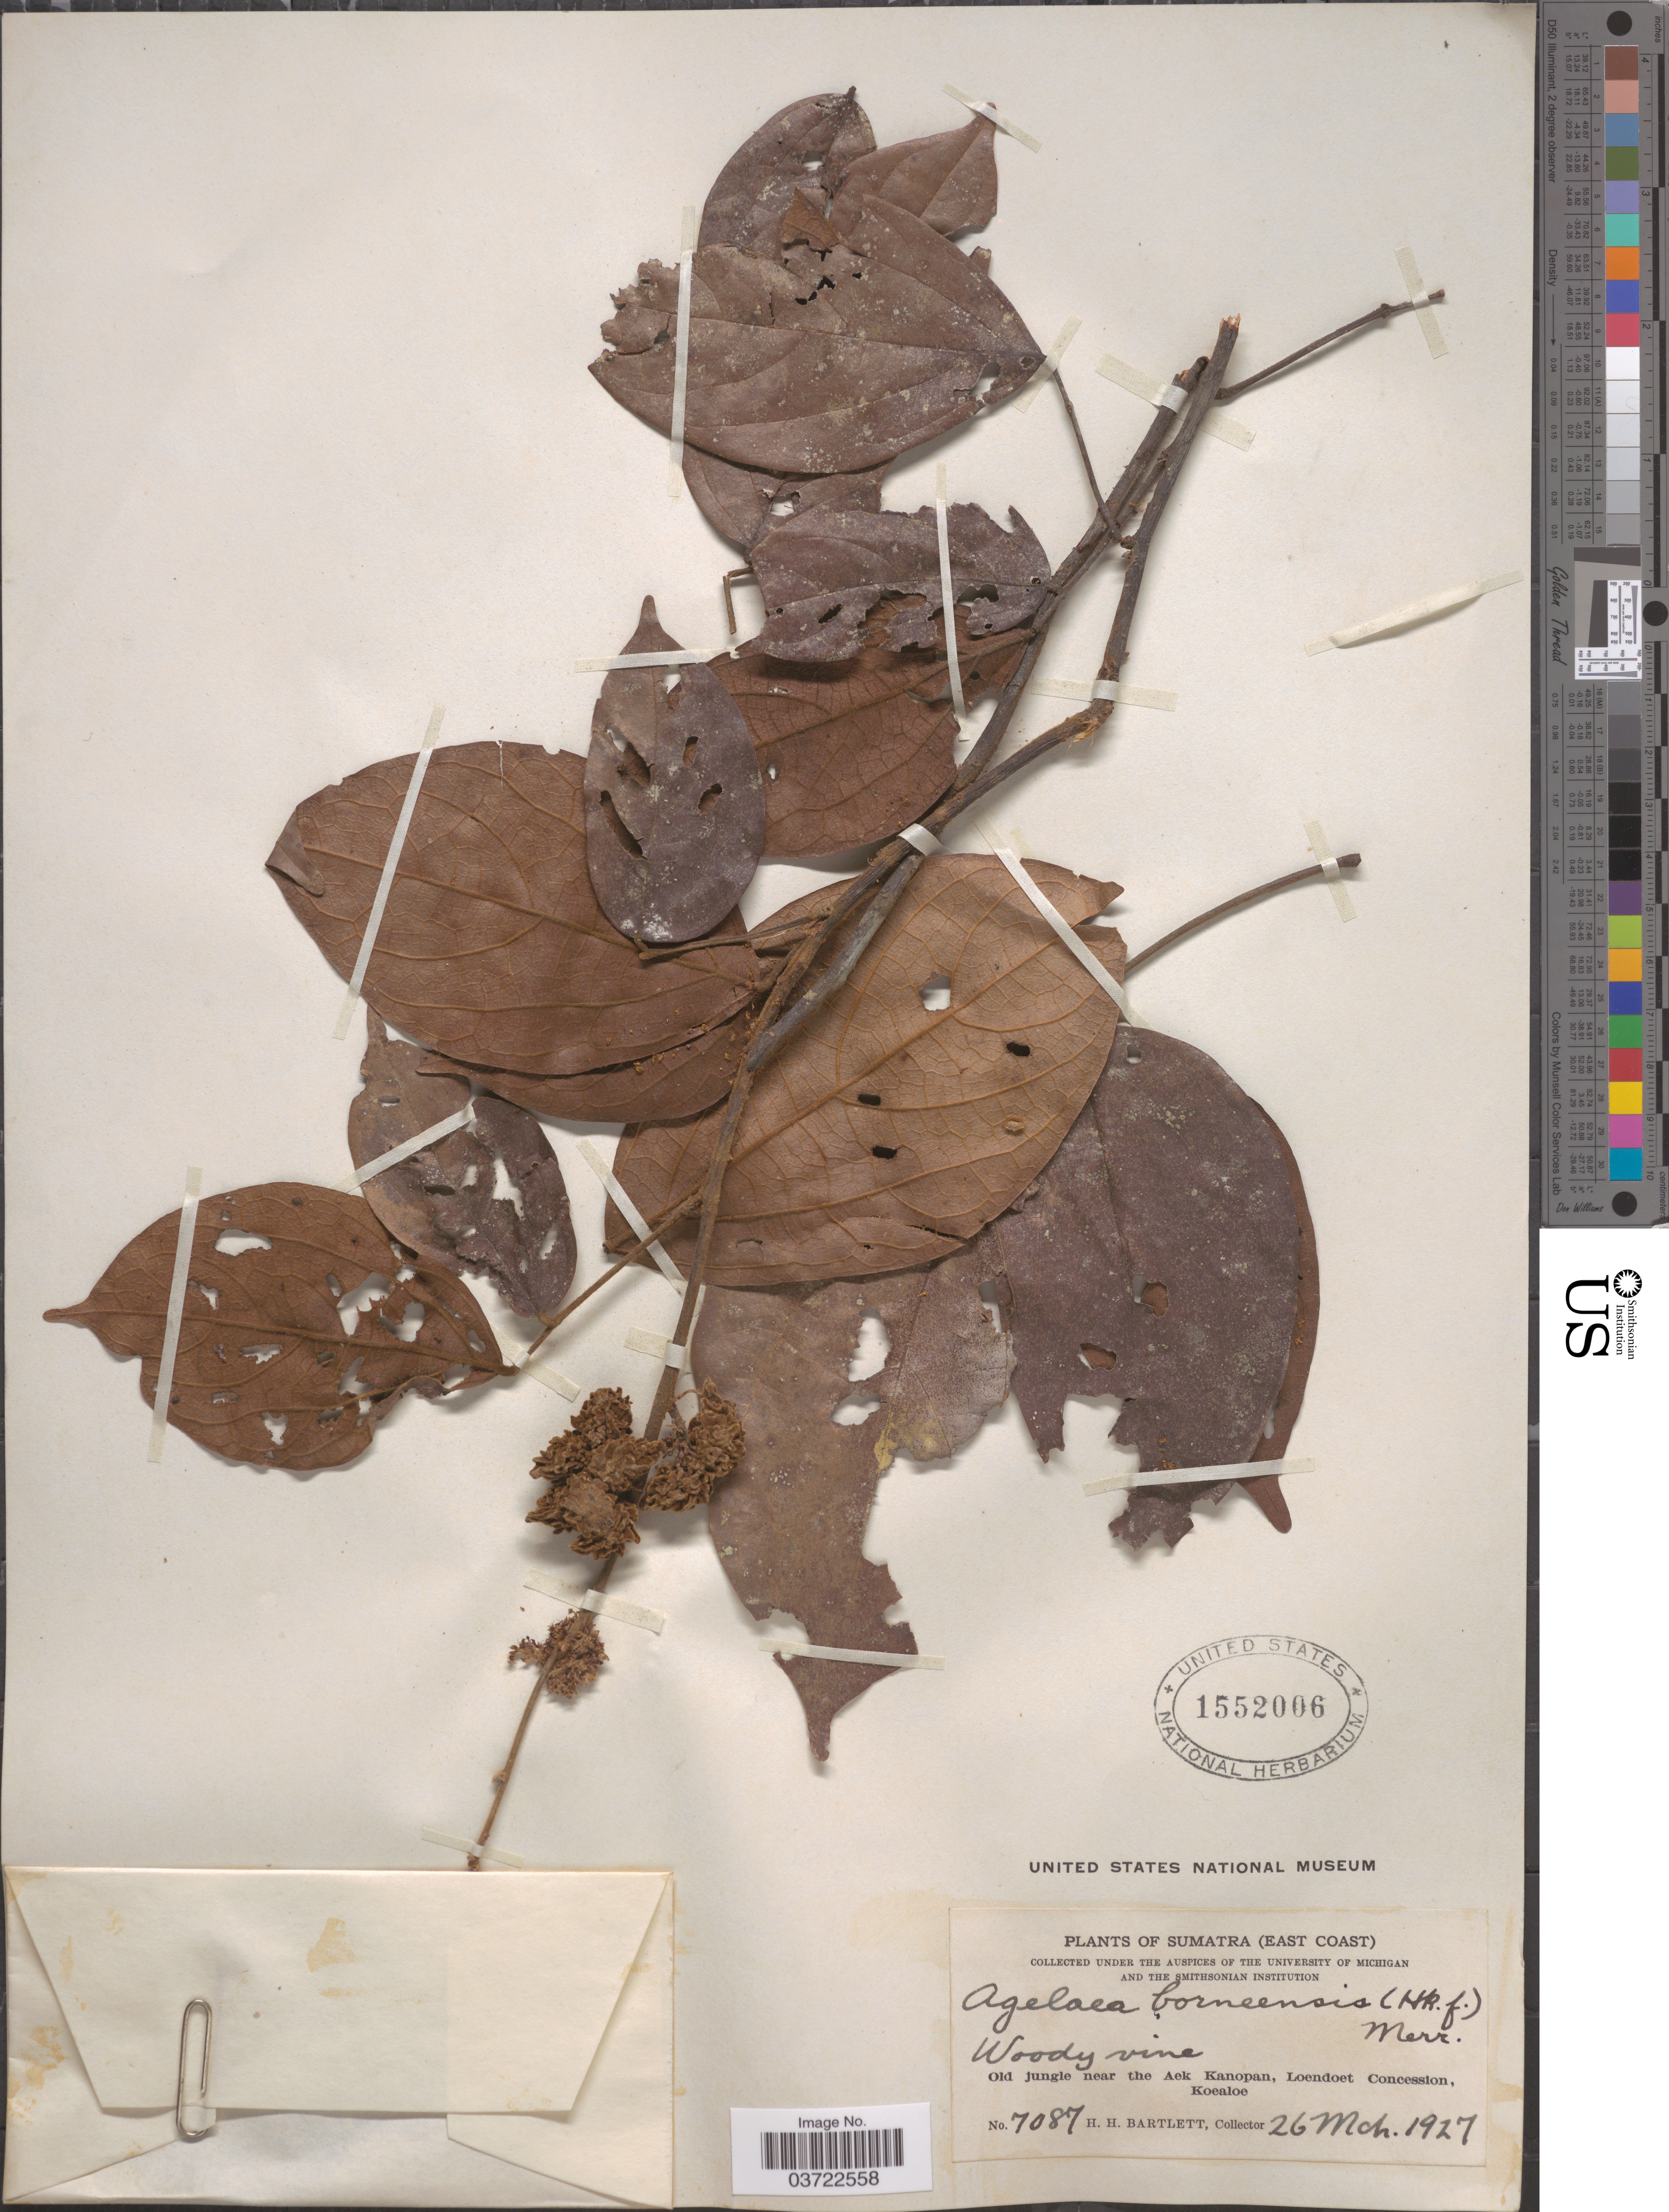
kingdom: Plantae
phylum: Tracheophyta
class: Magnoliopsida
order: Oxalidales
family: Connaraceae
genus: Agelaea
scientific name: Agelaea borneensis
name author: (Hook. f.) Merr.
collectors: H. H. Bartlett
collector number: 7087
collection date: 1927-03-26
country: Indonesia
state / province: Sumatra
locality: (East Coast). Old jungle near the Aek Kanopan, Loendoet Concession, Koealoe.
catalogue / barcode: US 1552006